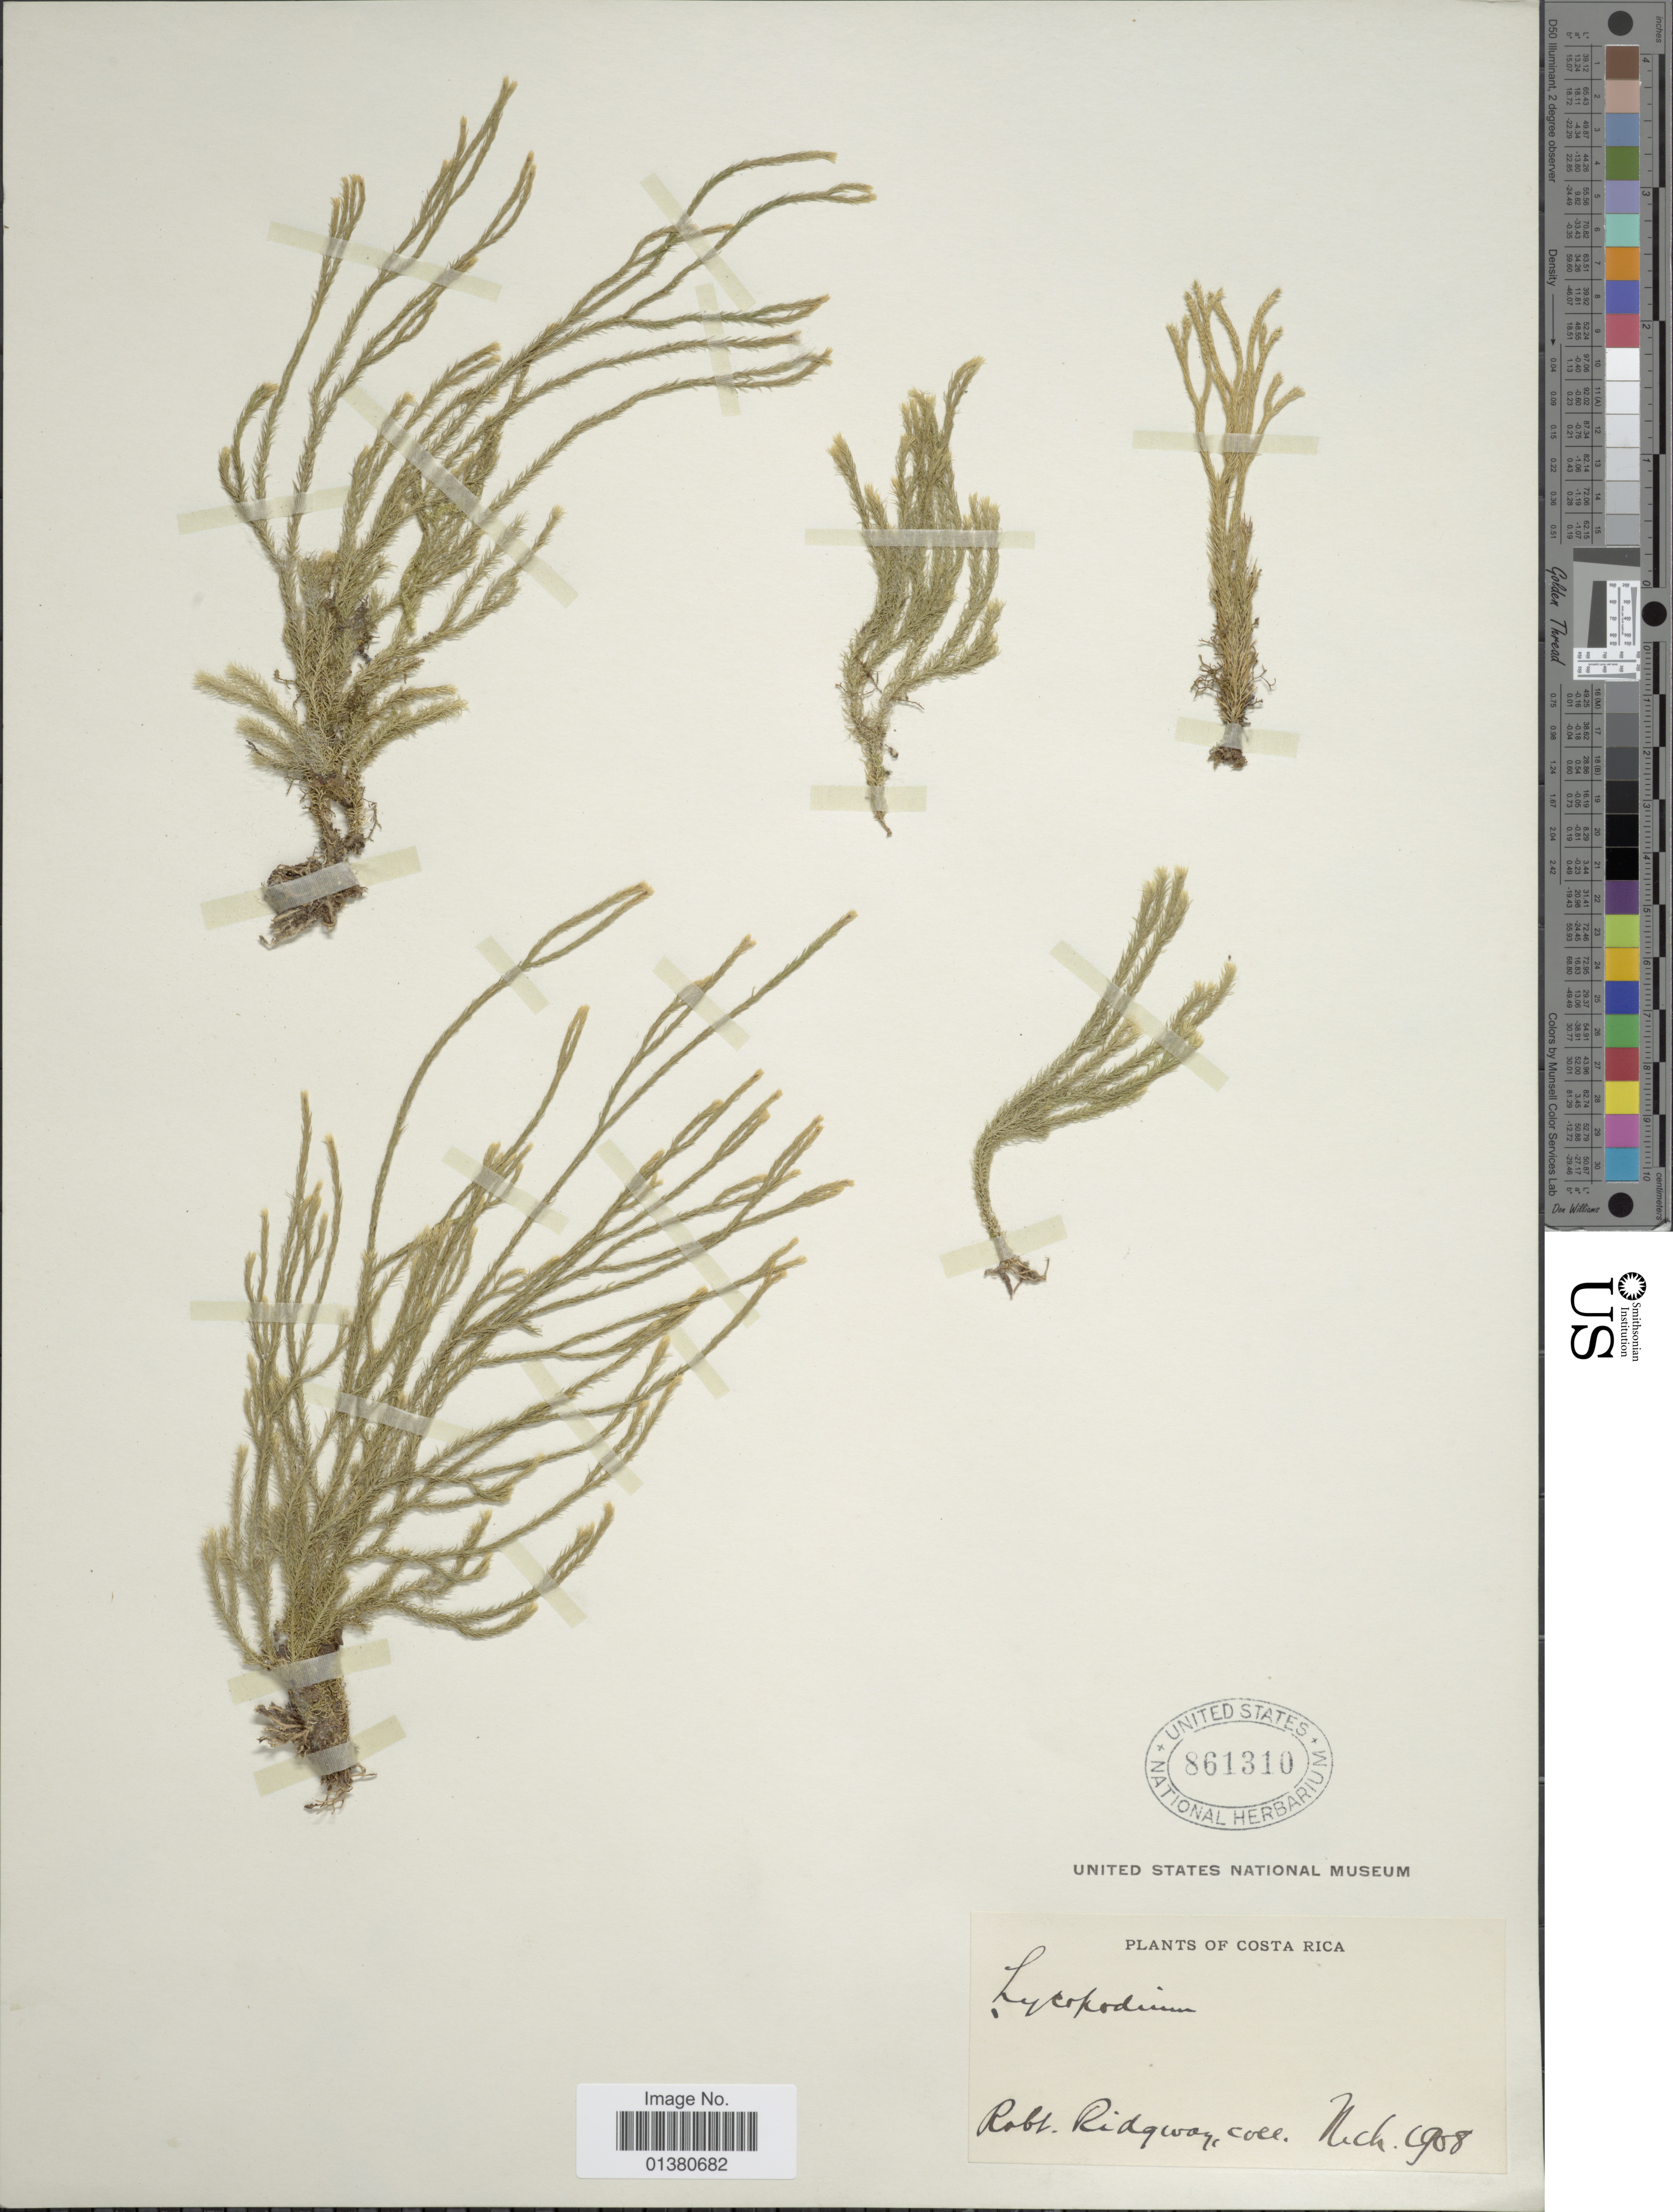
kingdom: Plantae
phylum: Tracheophyta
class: Lycopodiopsida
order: Lycopodiales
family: Lycopodiaceae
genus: Phlegmariurus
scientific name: Phlegmariurus curvifolius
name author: (Kunze) B. Øllg.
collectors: R. Ridgway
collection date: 1908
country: Costa Rica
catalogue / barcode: US 861310